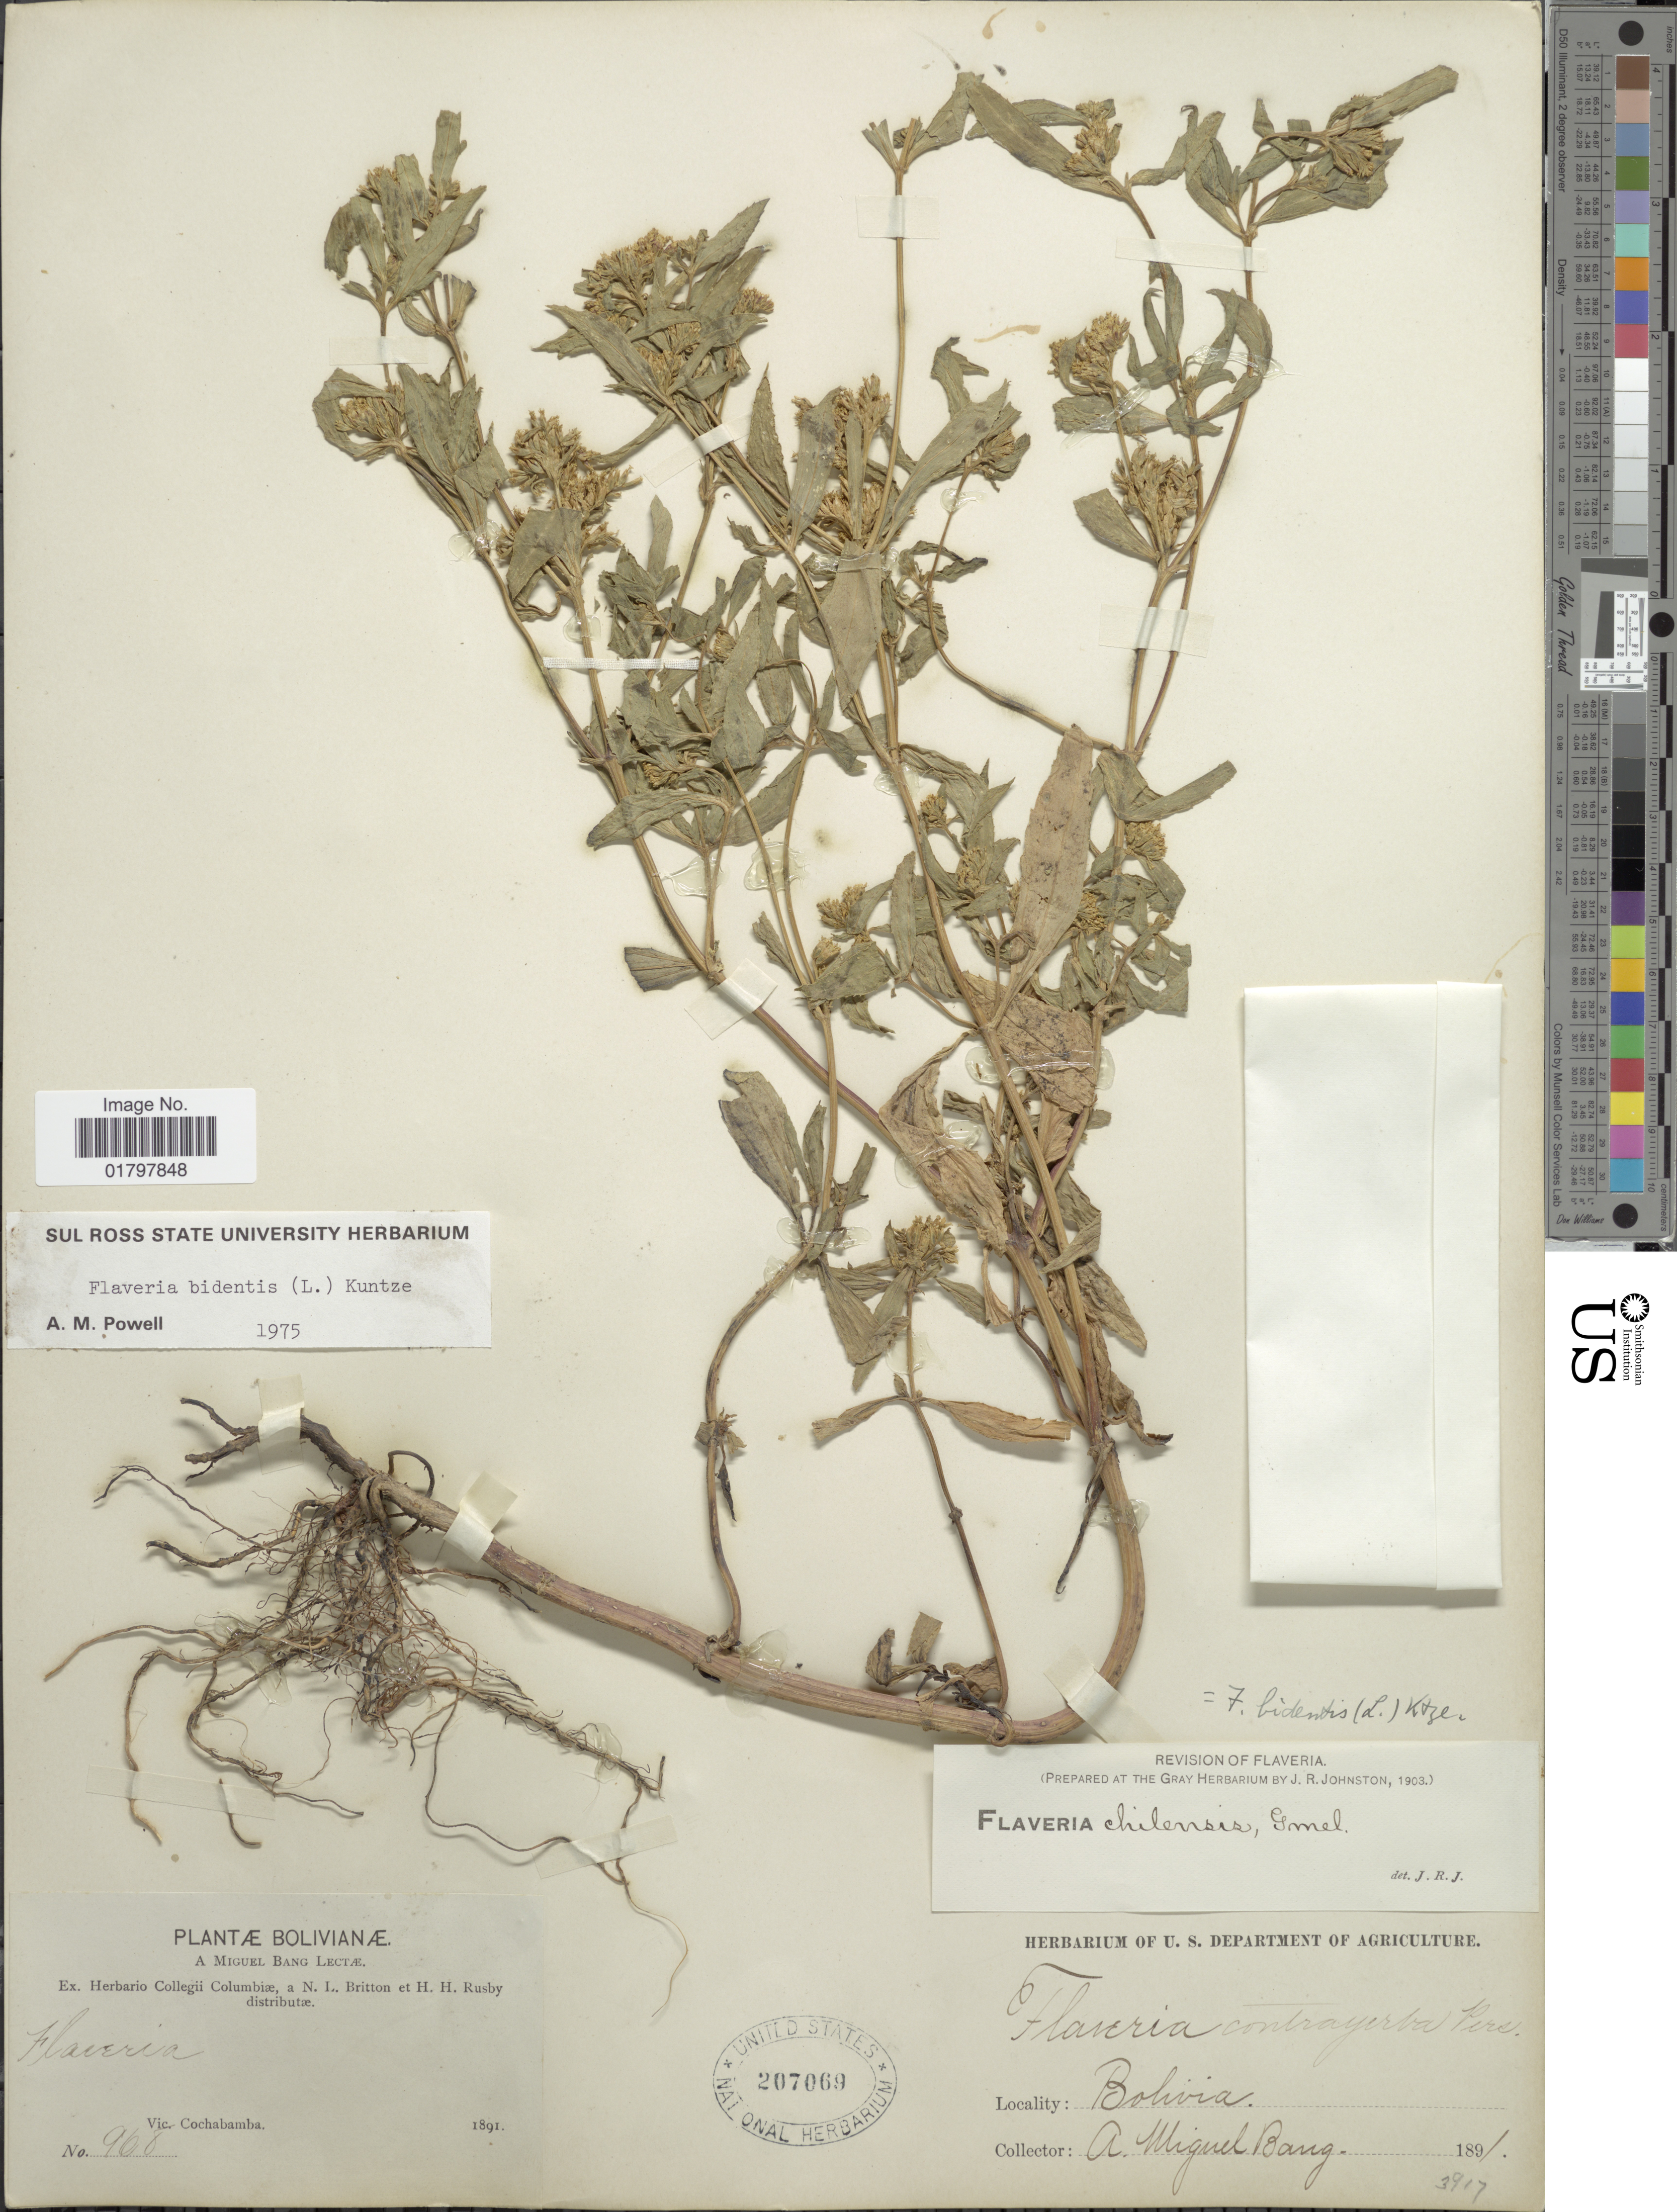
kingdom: Plantae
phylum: Tracheophyta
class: Magnoliopsida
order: Asterales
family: Asteraceae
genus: Flaveria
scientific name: Flaveria bidentis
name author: (L.) Kuntze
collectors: M. Bang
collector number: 960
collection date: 1891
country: Bolivia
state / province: Cochabamba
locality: Vic. Cochabamba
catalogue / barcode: US 207069